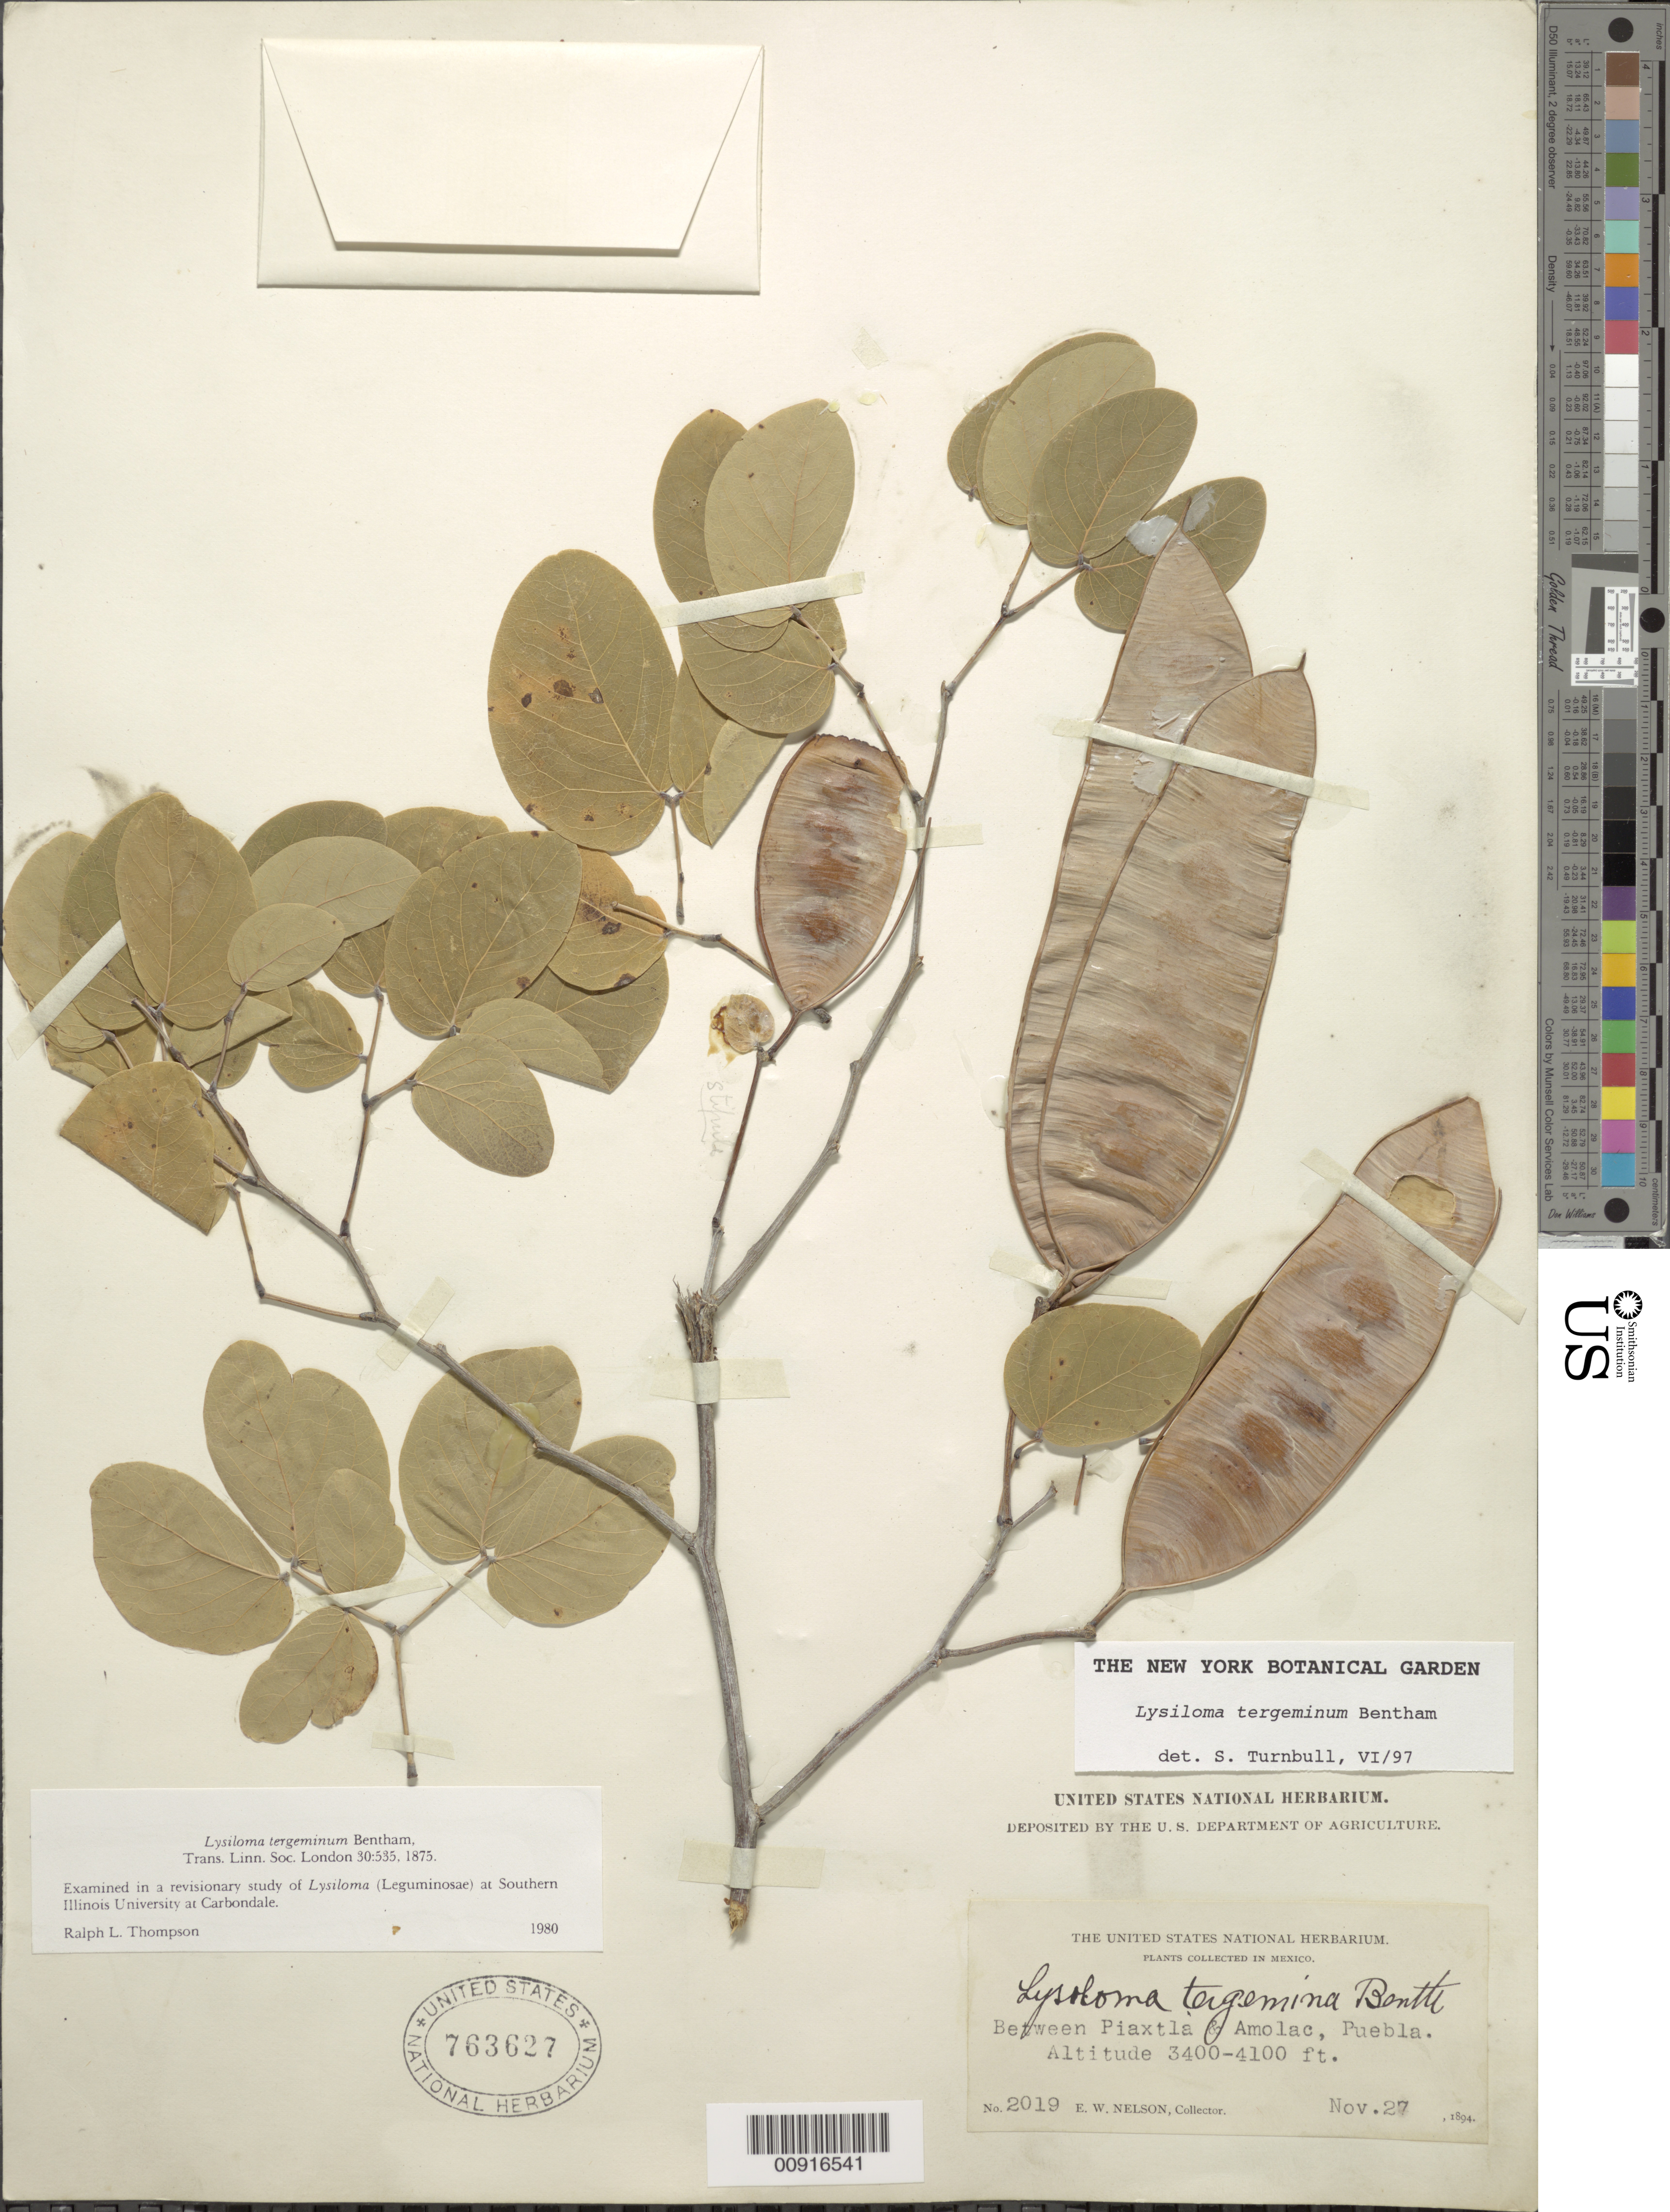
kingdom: Plantae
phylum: Tracheophyta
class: Magnoliopsida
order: Fabales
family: Fabaceae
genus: Lysiloma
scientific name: Lysiloma tergeminum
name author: Benth.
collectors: E. W. Nelson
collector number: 2019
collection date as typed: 27 Nov 1894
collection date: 1894-11-27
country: Mexico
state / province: Puebla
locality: Between Piaxtla & Amolac, Puebla.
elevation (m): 1036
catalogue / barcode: US 763627